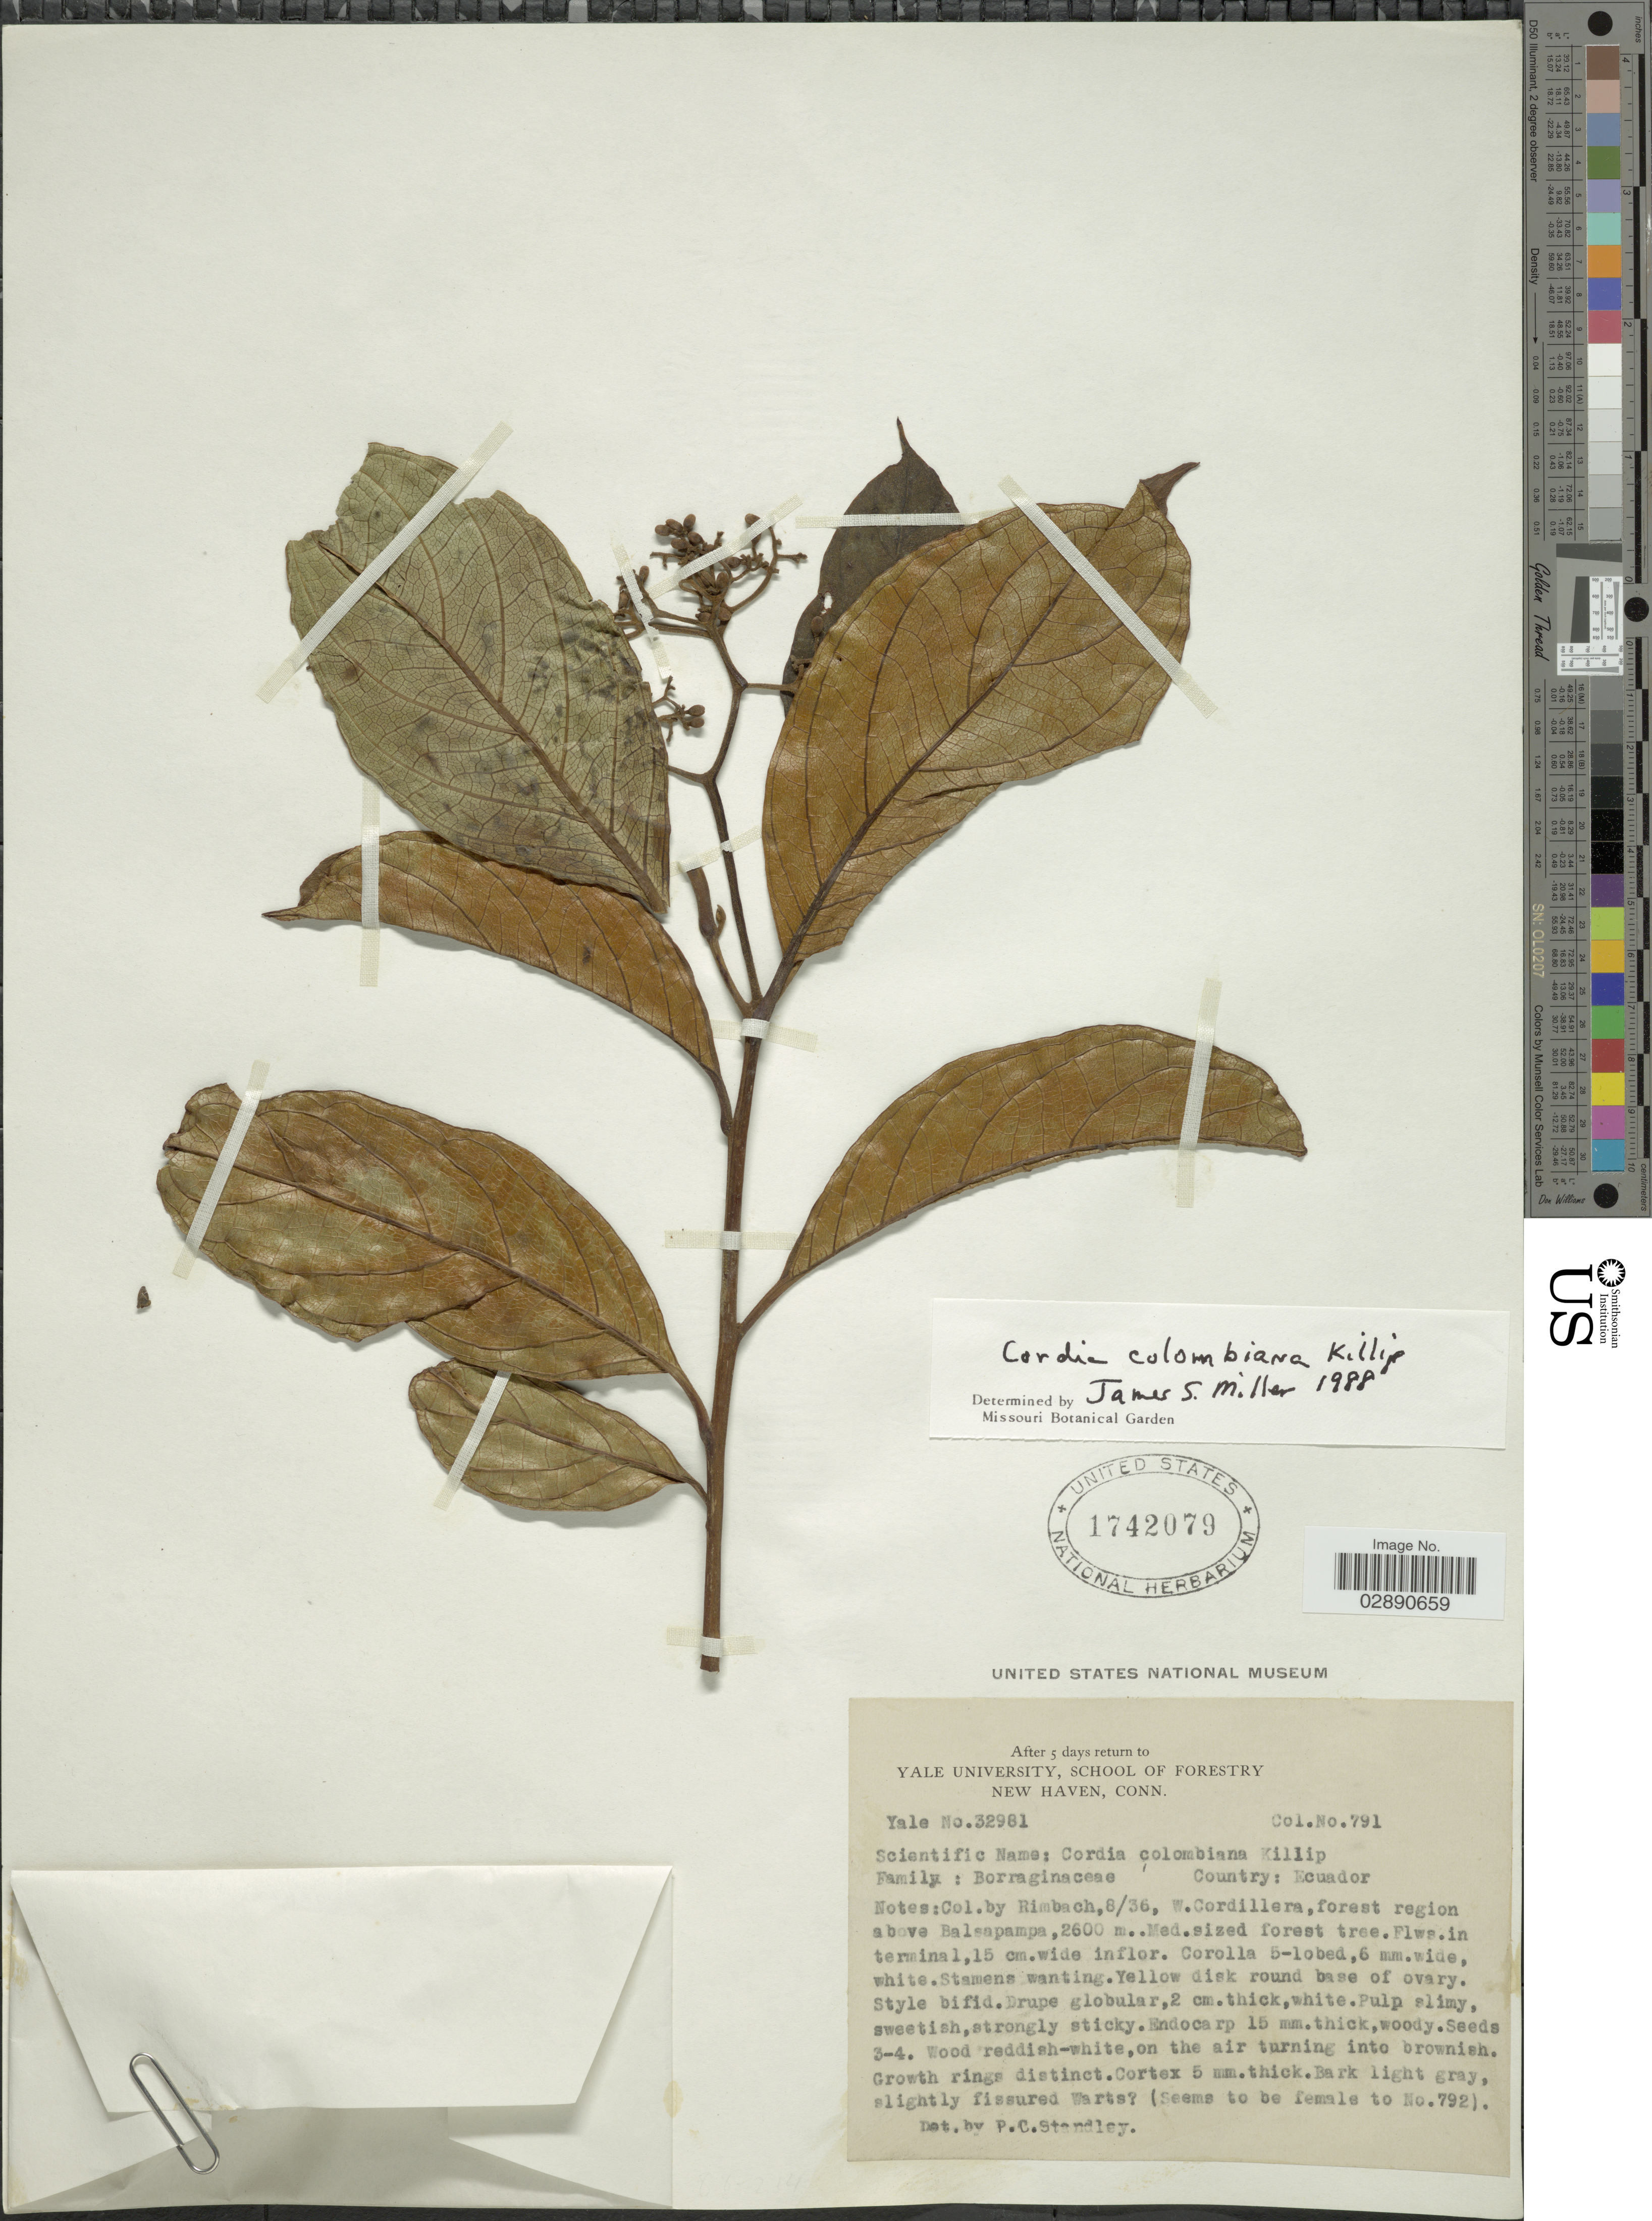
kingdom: Plantae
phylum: Tracheophyta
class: Magnoliopsida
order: Boraginales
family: Cordiaceae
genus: Cordia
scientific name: Cordia colombiana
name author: Killip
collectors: Rimbach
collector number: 791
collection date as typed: Transcribed d/m/y: /8/36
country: Ecuador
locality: W. Cordillera, forest region above Balsapampa.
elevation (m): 2600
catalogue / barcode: US 1742079